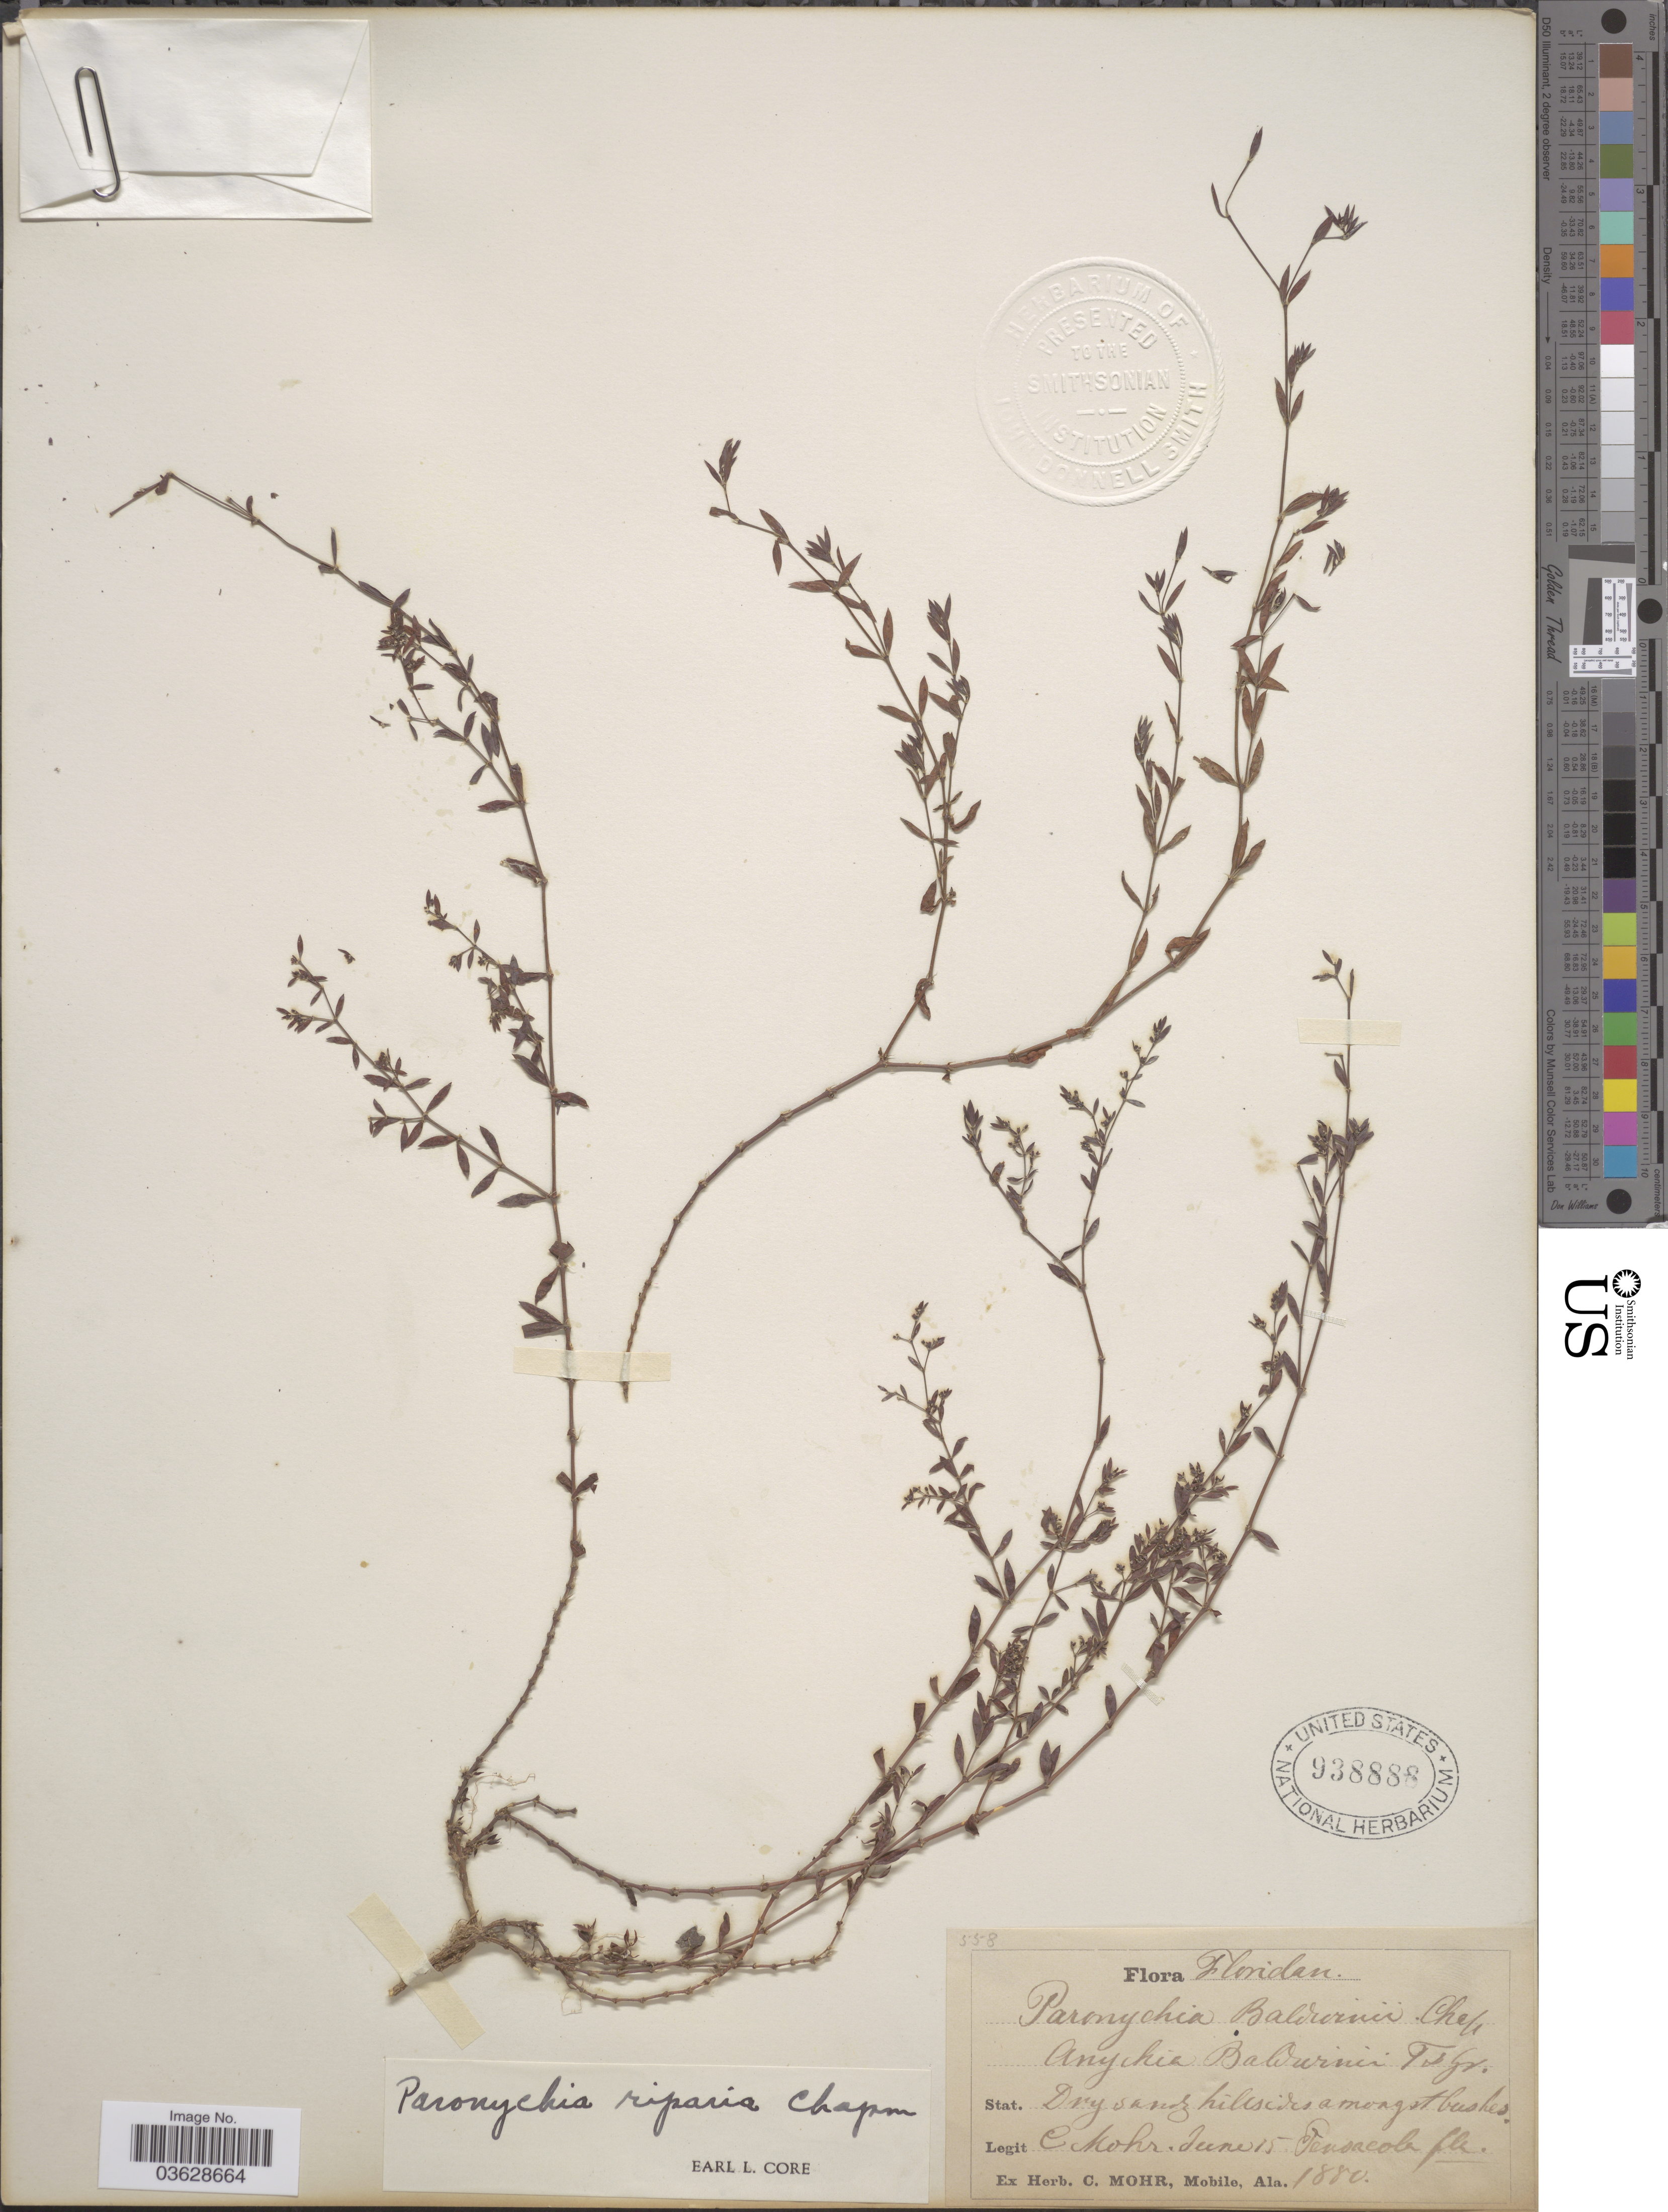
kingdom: Plantae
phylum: Tracheophyta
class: Magnoliopsida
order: Caryophyllales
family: Caryophyllaceae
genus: Paronychia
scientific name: Paronychia baldwinii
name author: (A. Gray & Torr.) Fenzl ex Walp.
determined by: Strong, Mark T., (BOT), Smithsonian Institution - National Museum of Natural History (UNITED STATES)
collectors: C. T. Mohr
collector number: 558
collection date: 1880-06-15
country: United States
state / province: Florida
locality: Pensacola.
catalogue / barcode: US 938888